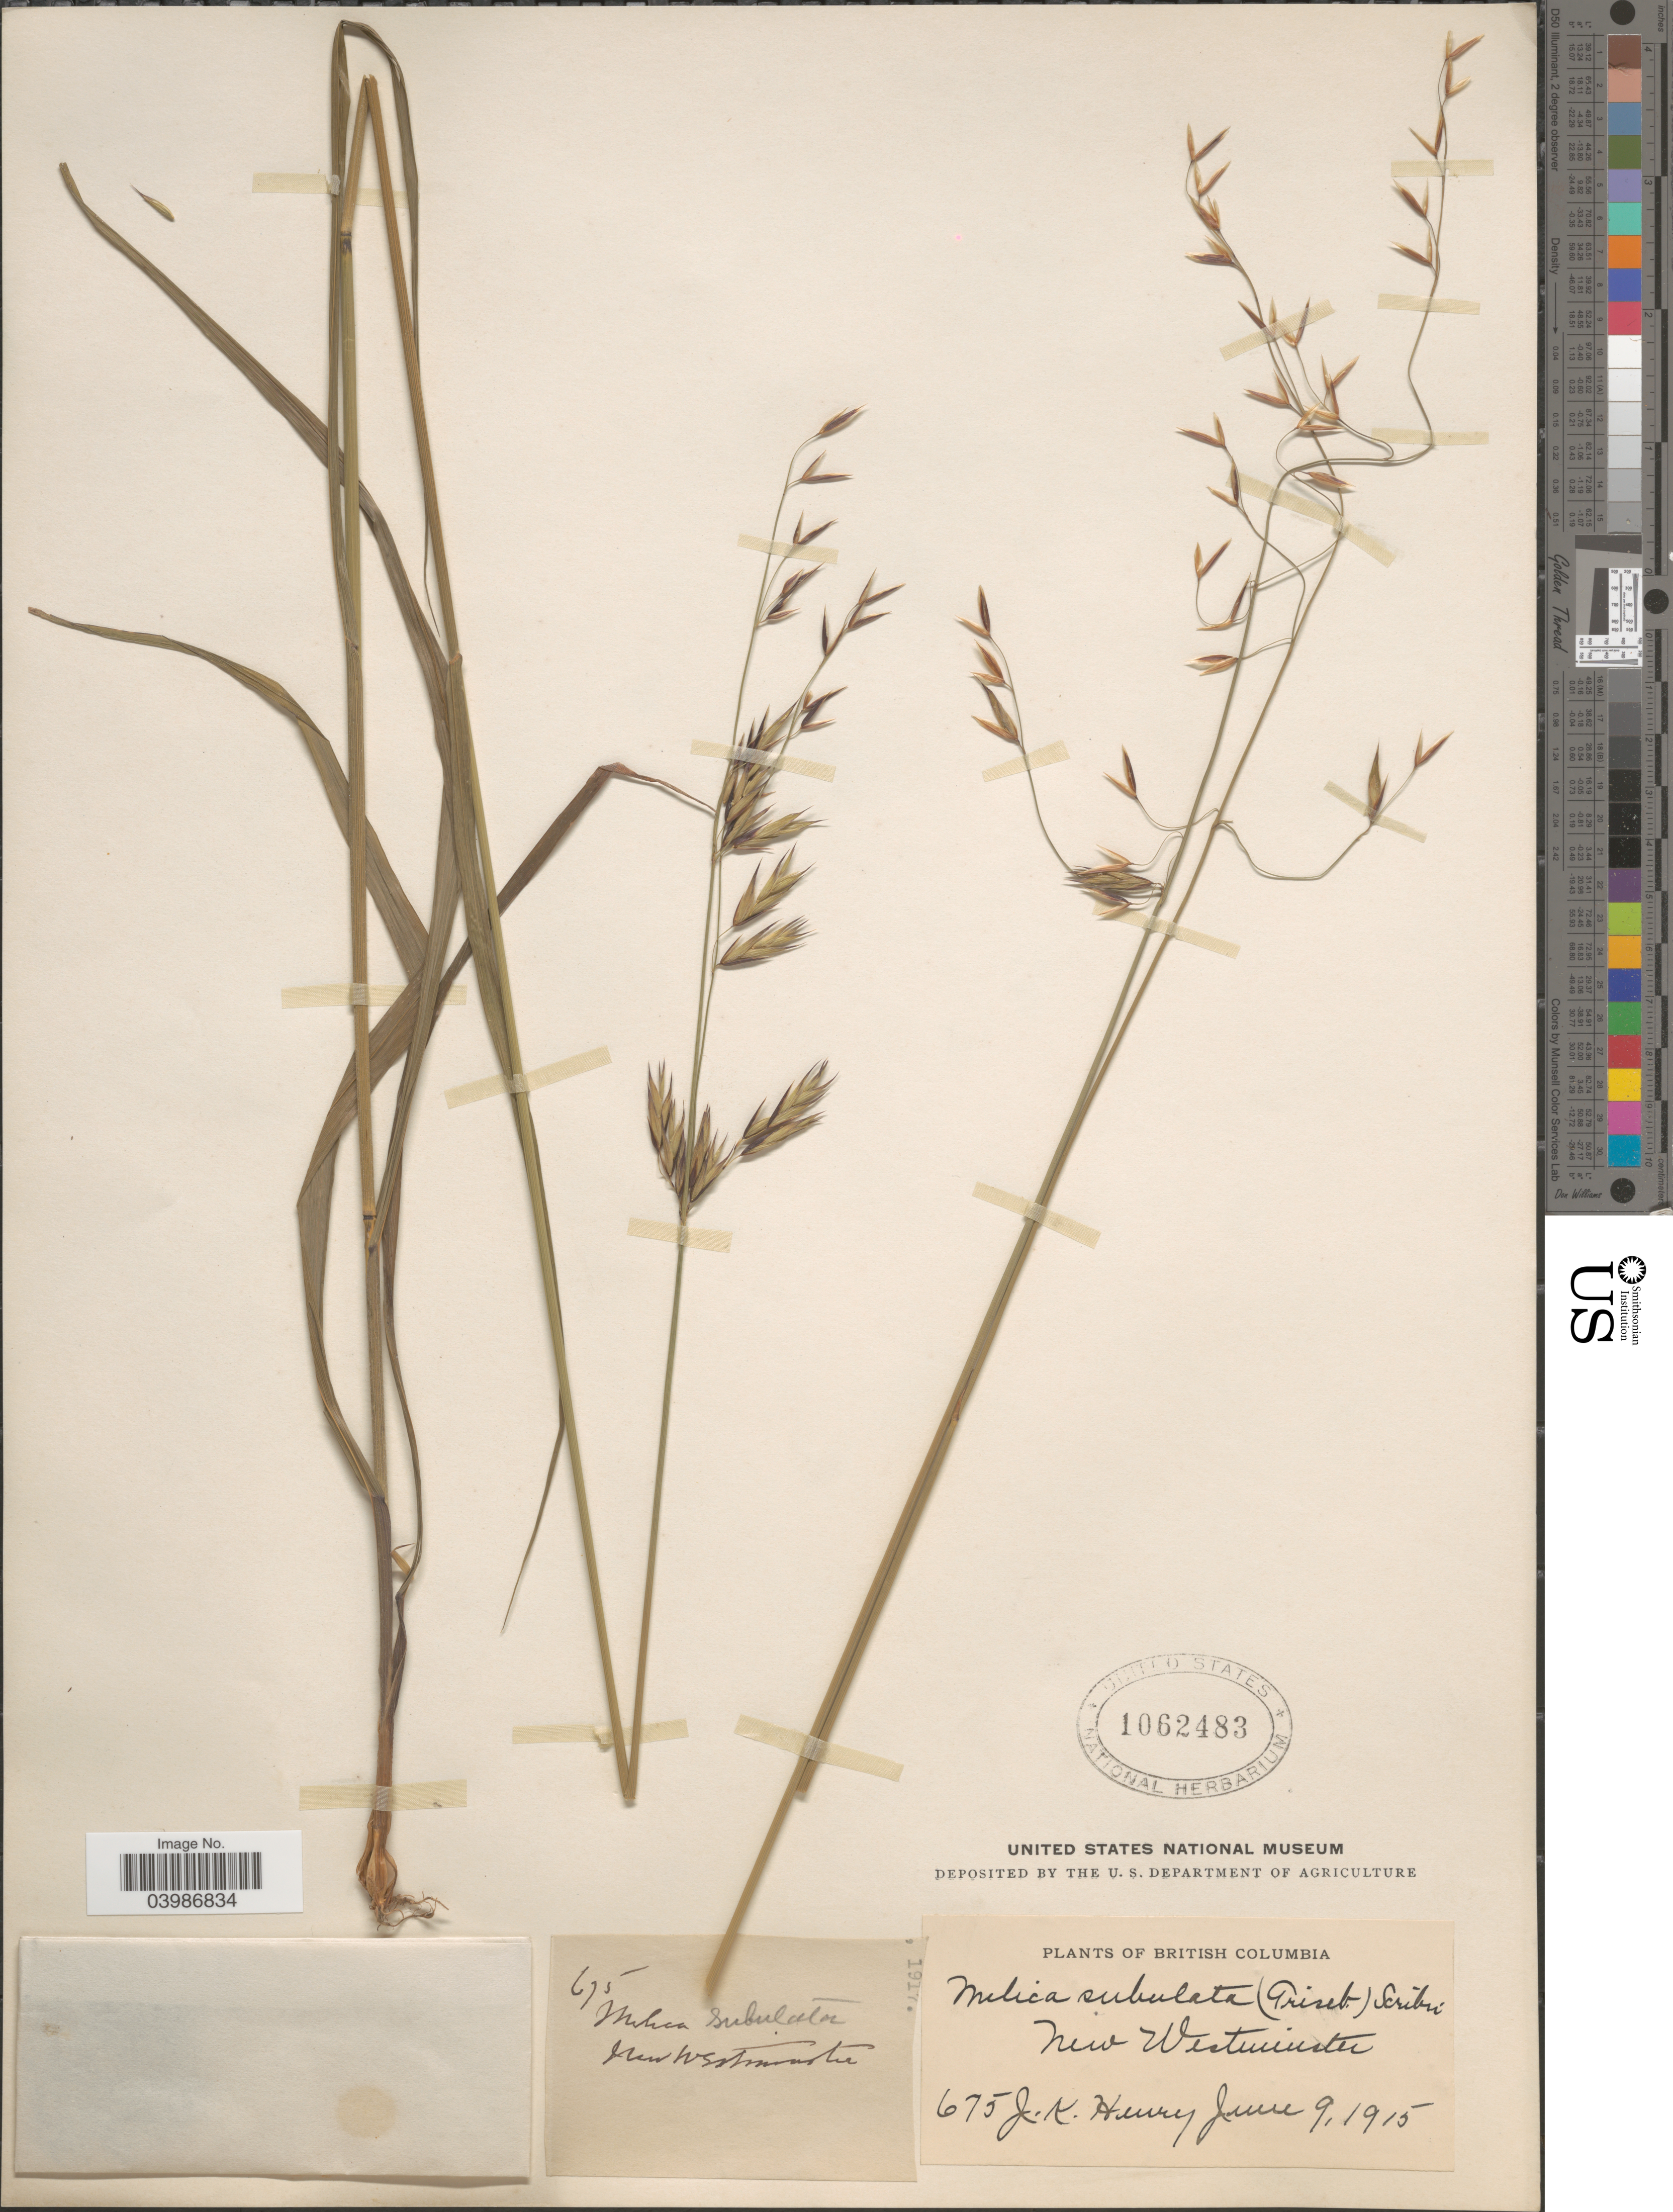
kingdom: Plantae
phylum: Tracheophyta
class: Liliopsida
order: Poales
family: Poaceae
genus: Melica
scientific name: Melica subulata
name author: (Griseb.) Scribn.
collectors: J. K. Henry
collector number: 675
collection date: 1915-06-09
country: Canada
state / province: British Columbia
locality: New Westminster.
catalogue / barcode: US 1062483